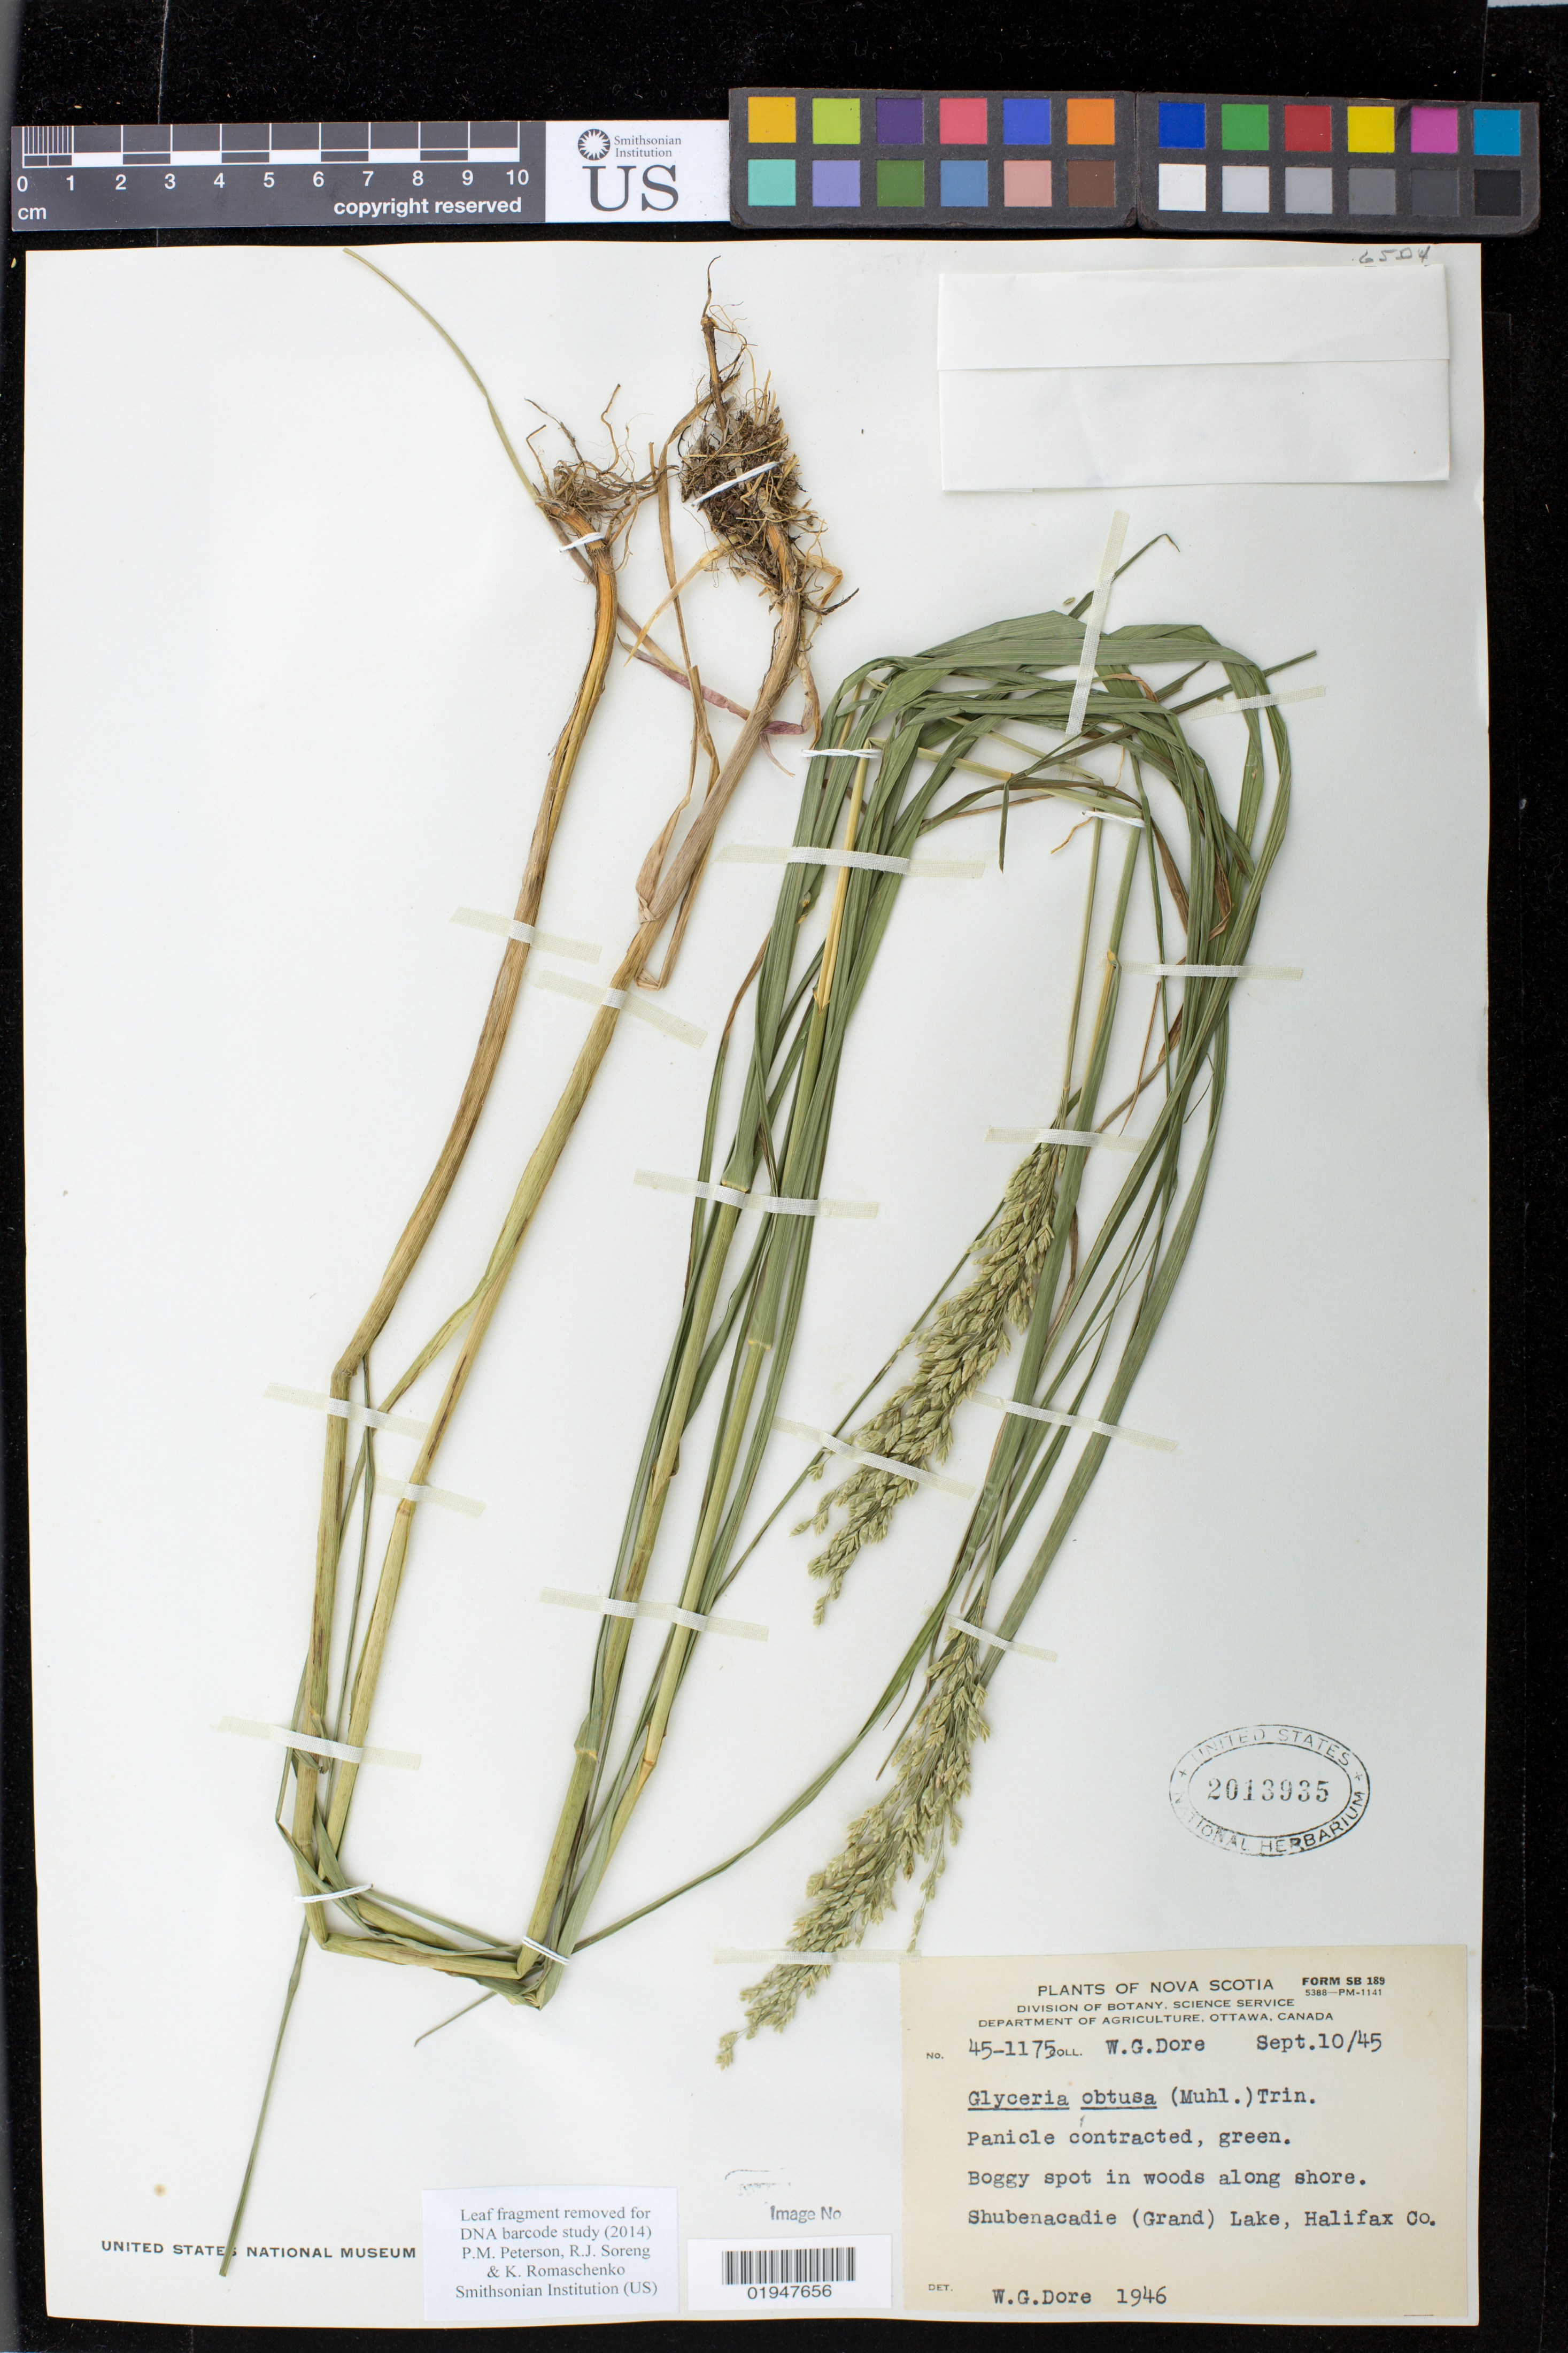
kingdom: Plantae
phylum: Tracheophyta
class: Liliopsida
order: Poales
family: Poaceae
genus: Glyceria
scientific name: Glyceria obtusa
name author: (Muhl.) Trin.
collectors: W. Dore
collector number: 45-1175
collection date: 1945-09-10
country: Canada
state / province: Nova Scotia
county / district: Halifax County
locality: Shubenacadie (Grand) Lake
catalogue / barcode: US 2013935